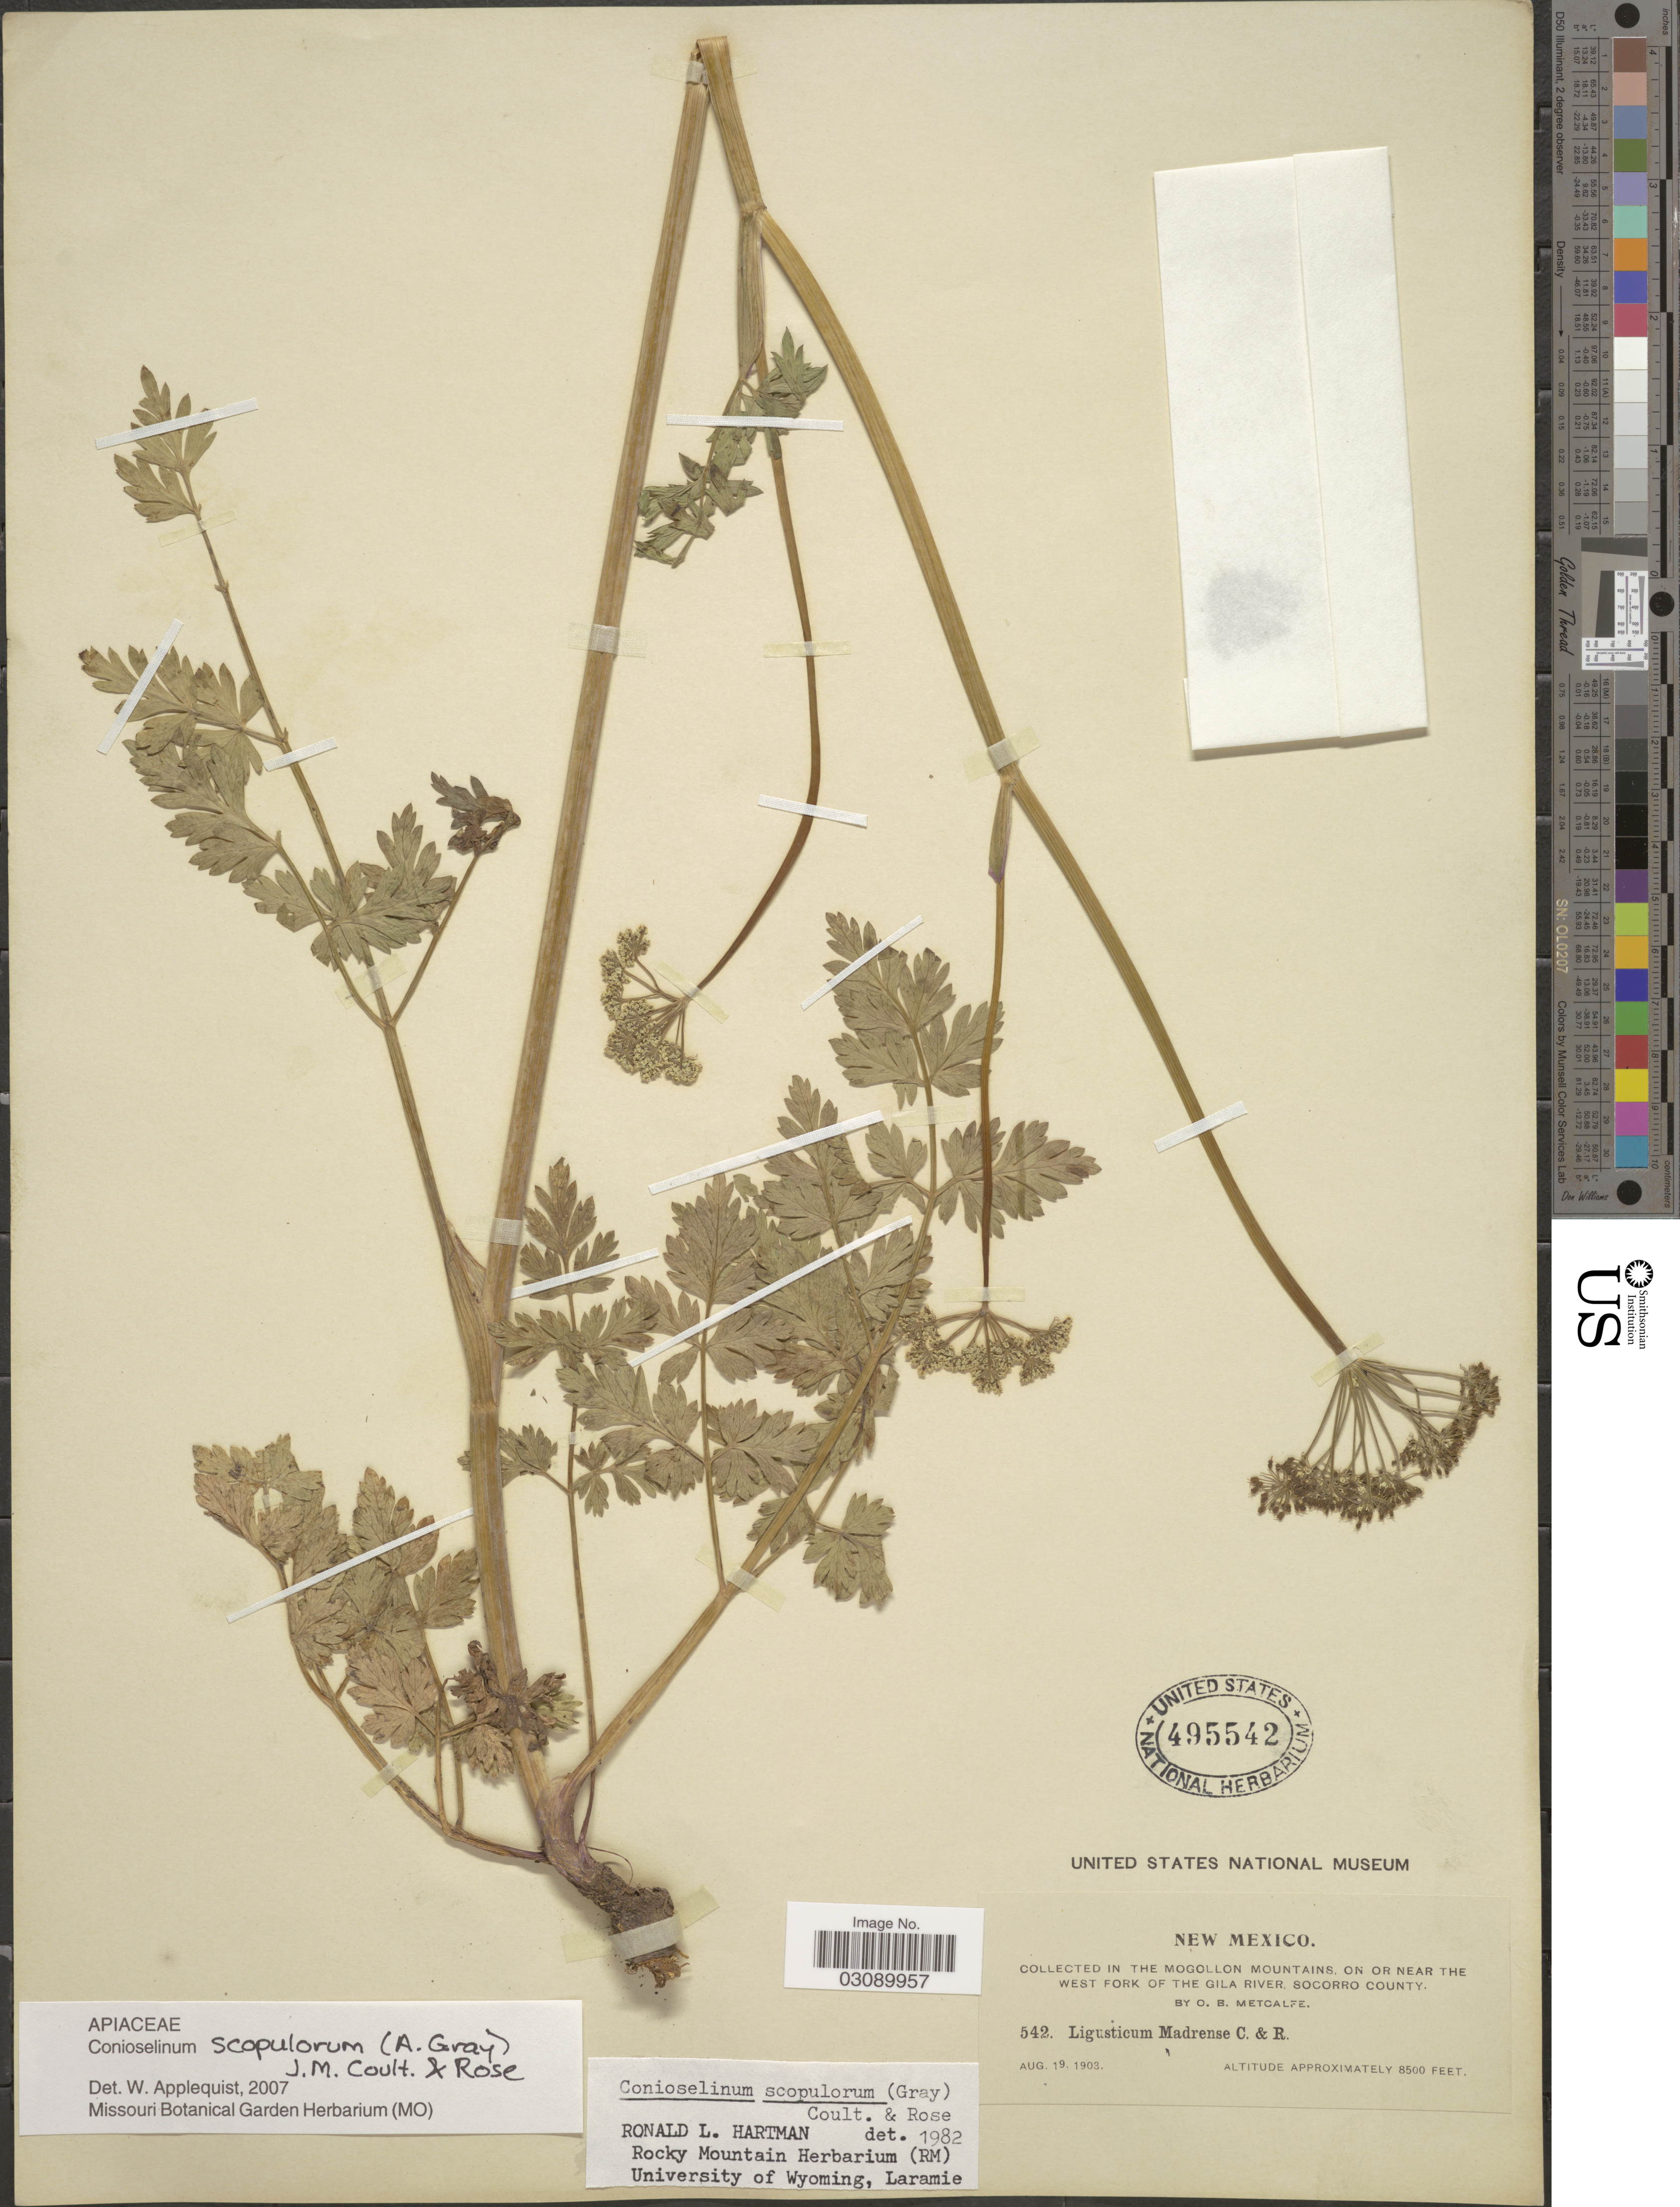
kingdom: Plantae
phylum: Tracheophyta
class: Magnoliopsida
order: Apiales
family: Apiaceae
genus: Conioselinum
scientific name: Conioselinum scopulorum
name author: (A. Gray) J.M. Coult. & Rose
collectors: O. B. Metcalfe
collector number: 542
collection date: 1903-08-19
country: United States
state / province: New Mexico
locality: In the Mogollon Mountains, on or near the West Fork of the Gila River, Socorro County,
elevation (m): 2591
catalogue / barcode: US 495542